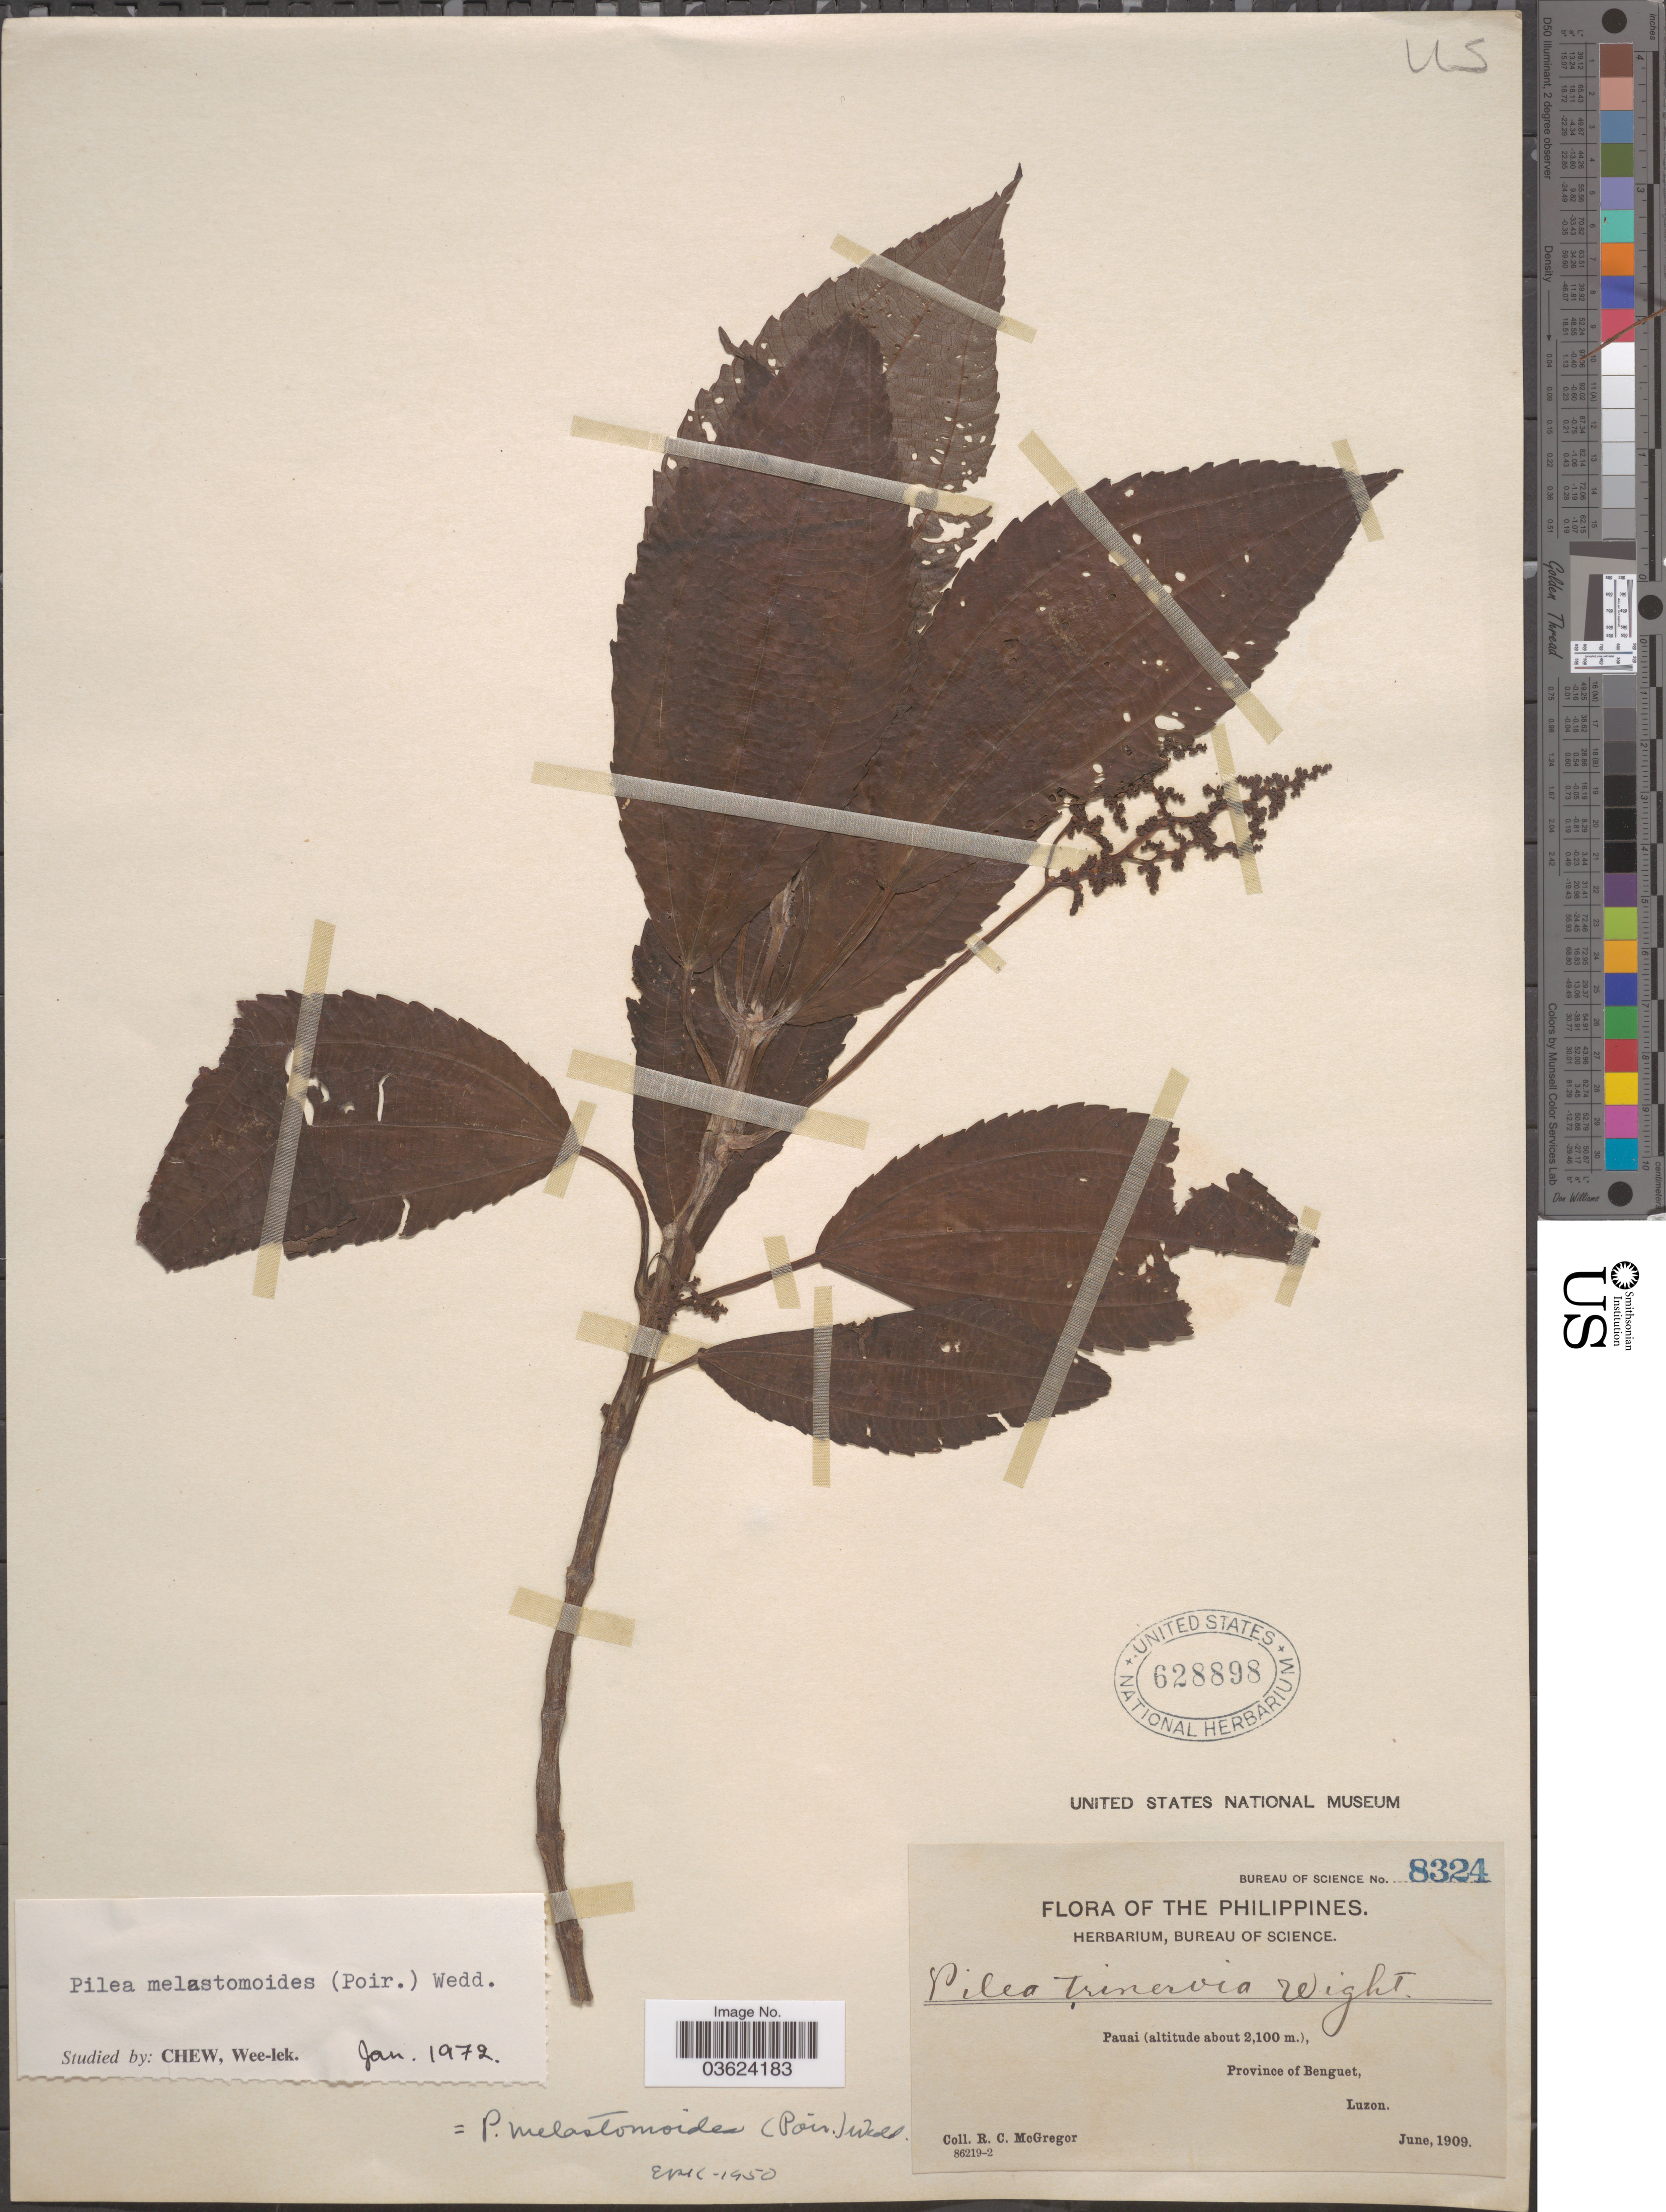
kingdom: Plantae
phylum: Tracheophyta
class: Magnoliopsida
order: Rosales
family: Urticaceae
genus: Pilea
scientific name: Pilea melastomoides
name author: (Spreng.) Urb.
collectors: R. C. McGregor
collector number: Bureau of Science 8324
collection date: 1909-06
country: Philippines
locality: Pauai. Province of Benguet, Luzon.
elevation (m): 2100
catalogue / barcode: US 628898